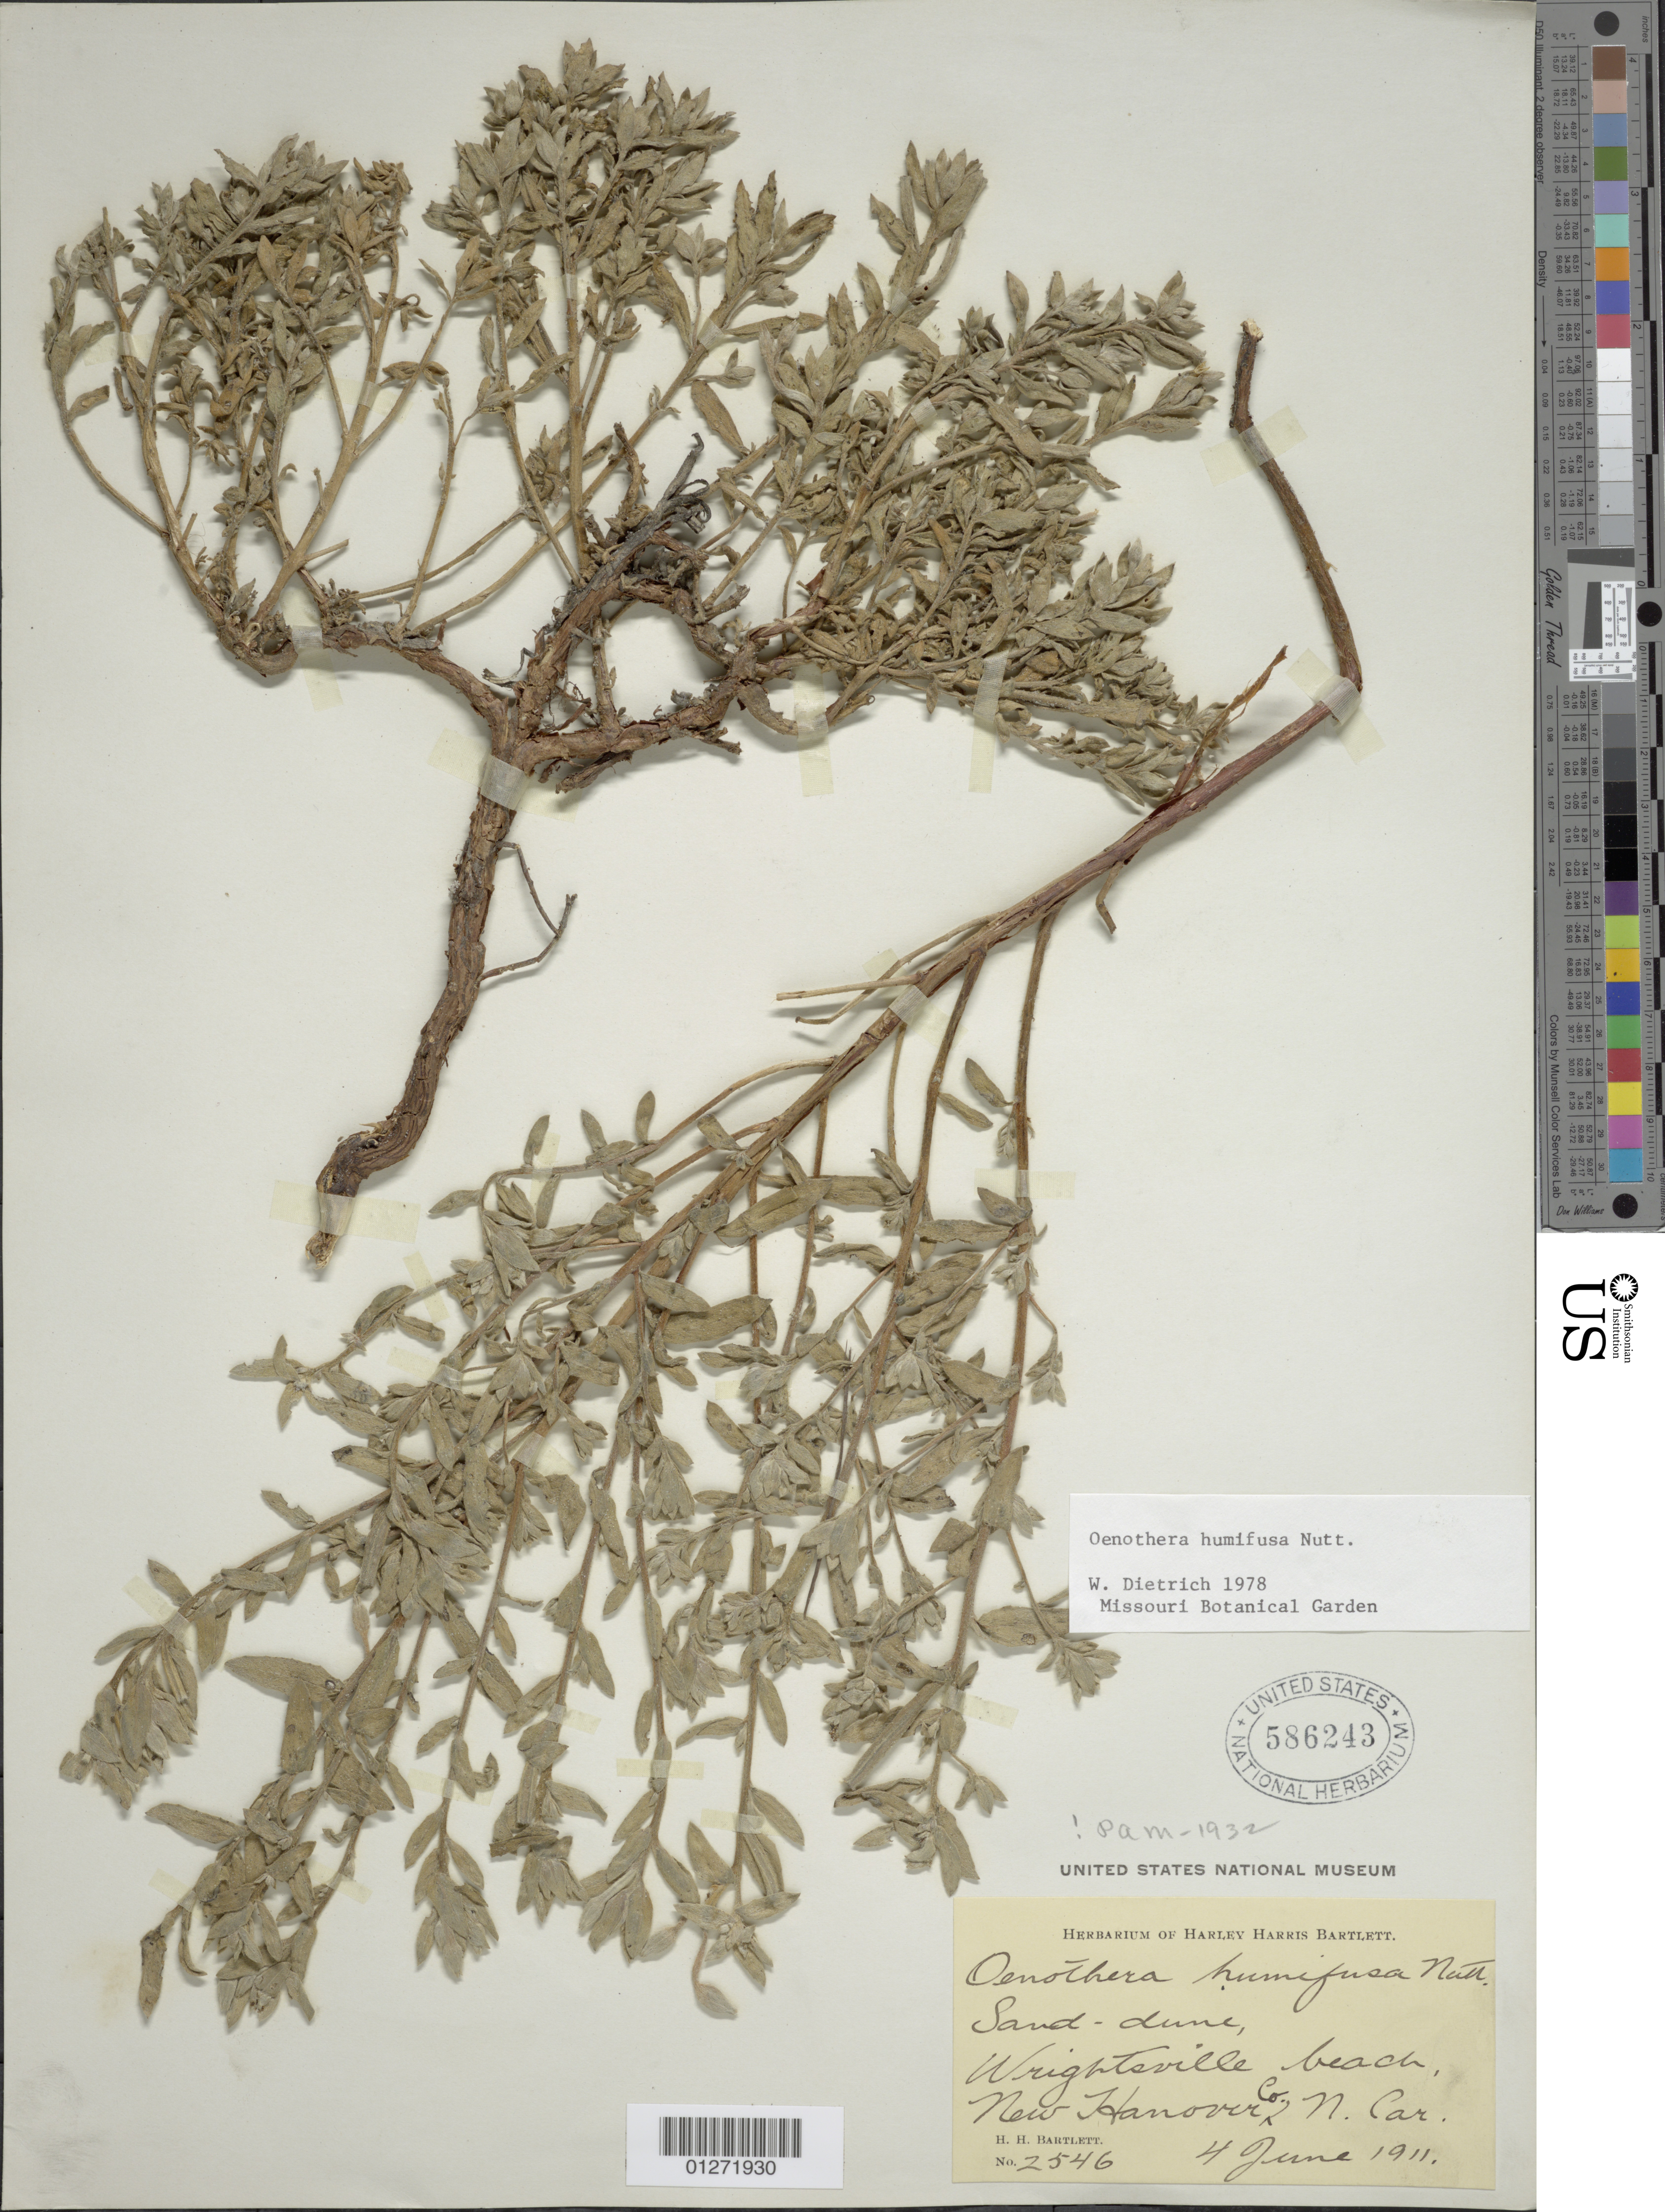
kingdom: Plantae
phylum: Tracheophyta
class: Magnoliopsida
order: Myrtales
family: Onagraceae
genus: Oenothera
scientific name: Oenothera humifusa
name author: Nutt.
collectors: H. H. Bartlett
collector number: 2546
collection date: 1911-06-04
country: United States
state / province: North Carolina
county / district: New Hanover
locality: Wrightsville Beach.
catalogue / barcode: US 586243